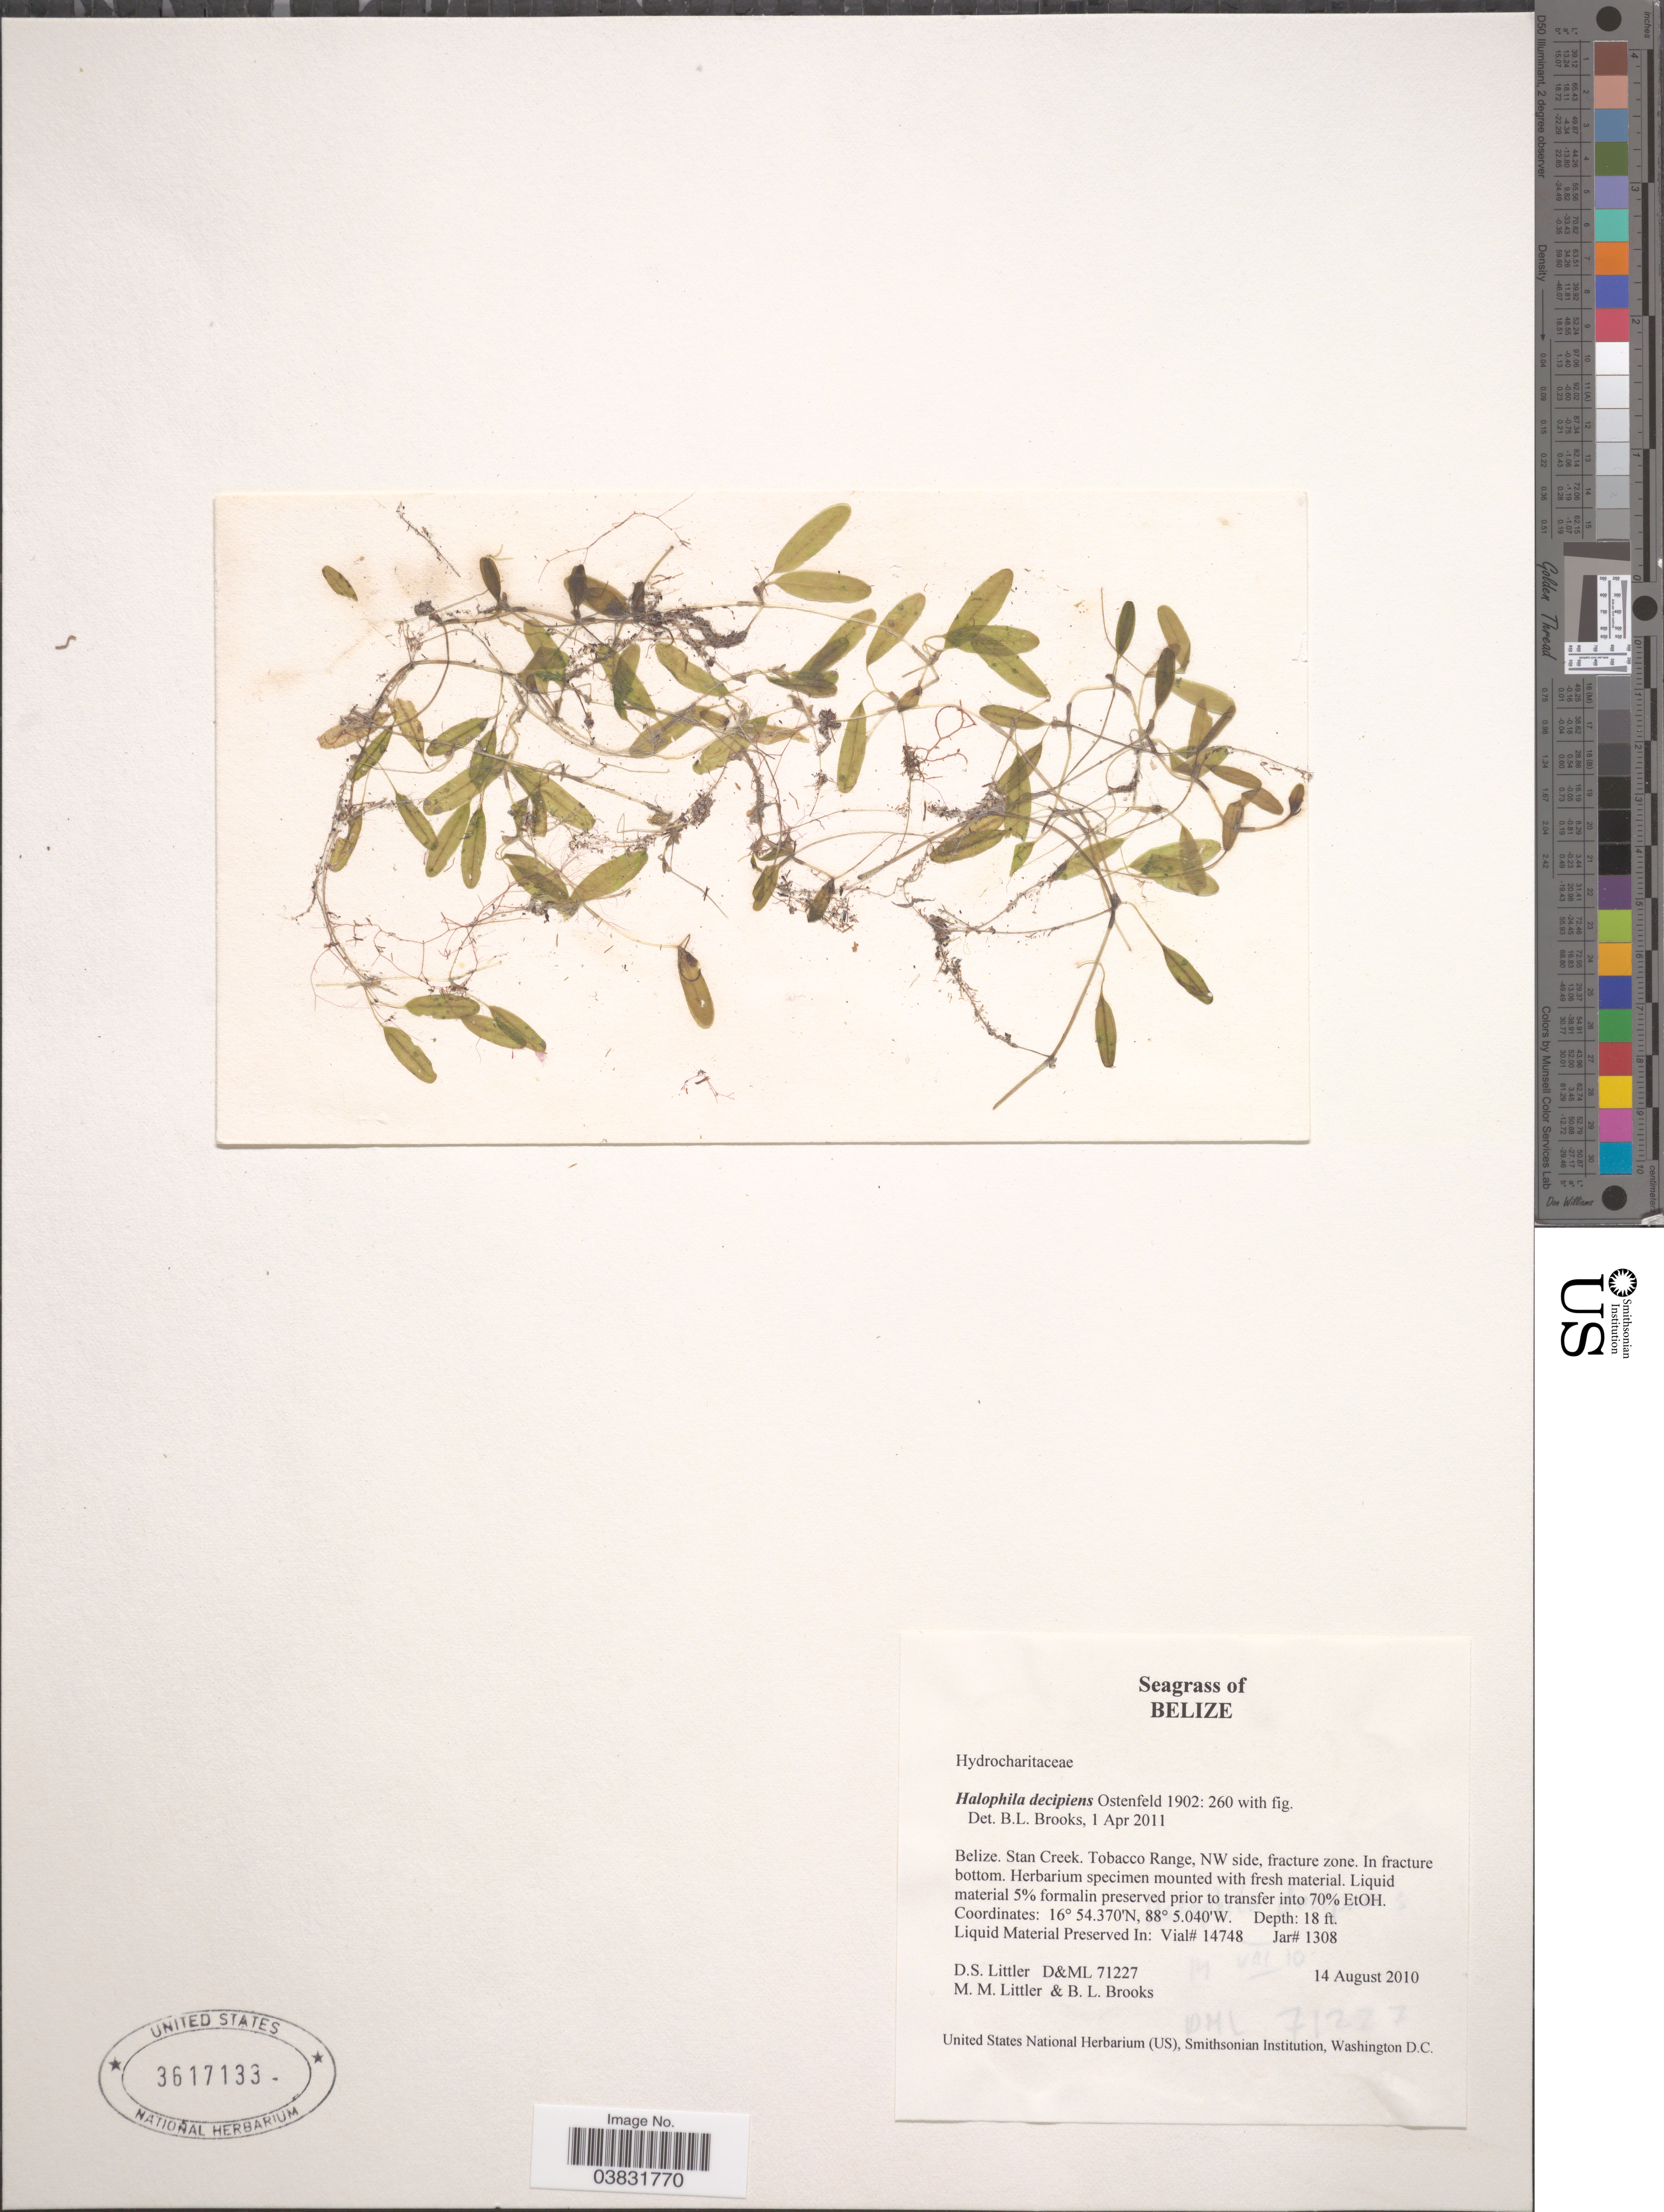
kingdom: Plantae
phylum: Tracheophyta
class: Liliopsida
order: Alismatales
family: Hydrocharitaceae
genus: Halophila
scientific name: Halophila decipiens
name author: Ostenf.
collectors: D. S. Littler & B. Brooks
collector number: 71227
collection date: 2010-08-14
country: Belize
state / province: Belize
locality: Stan Creek. Tobacco Range, NW side, fracture zone.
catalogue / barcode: US 3617133